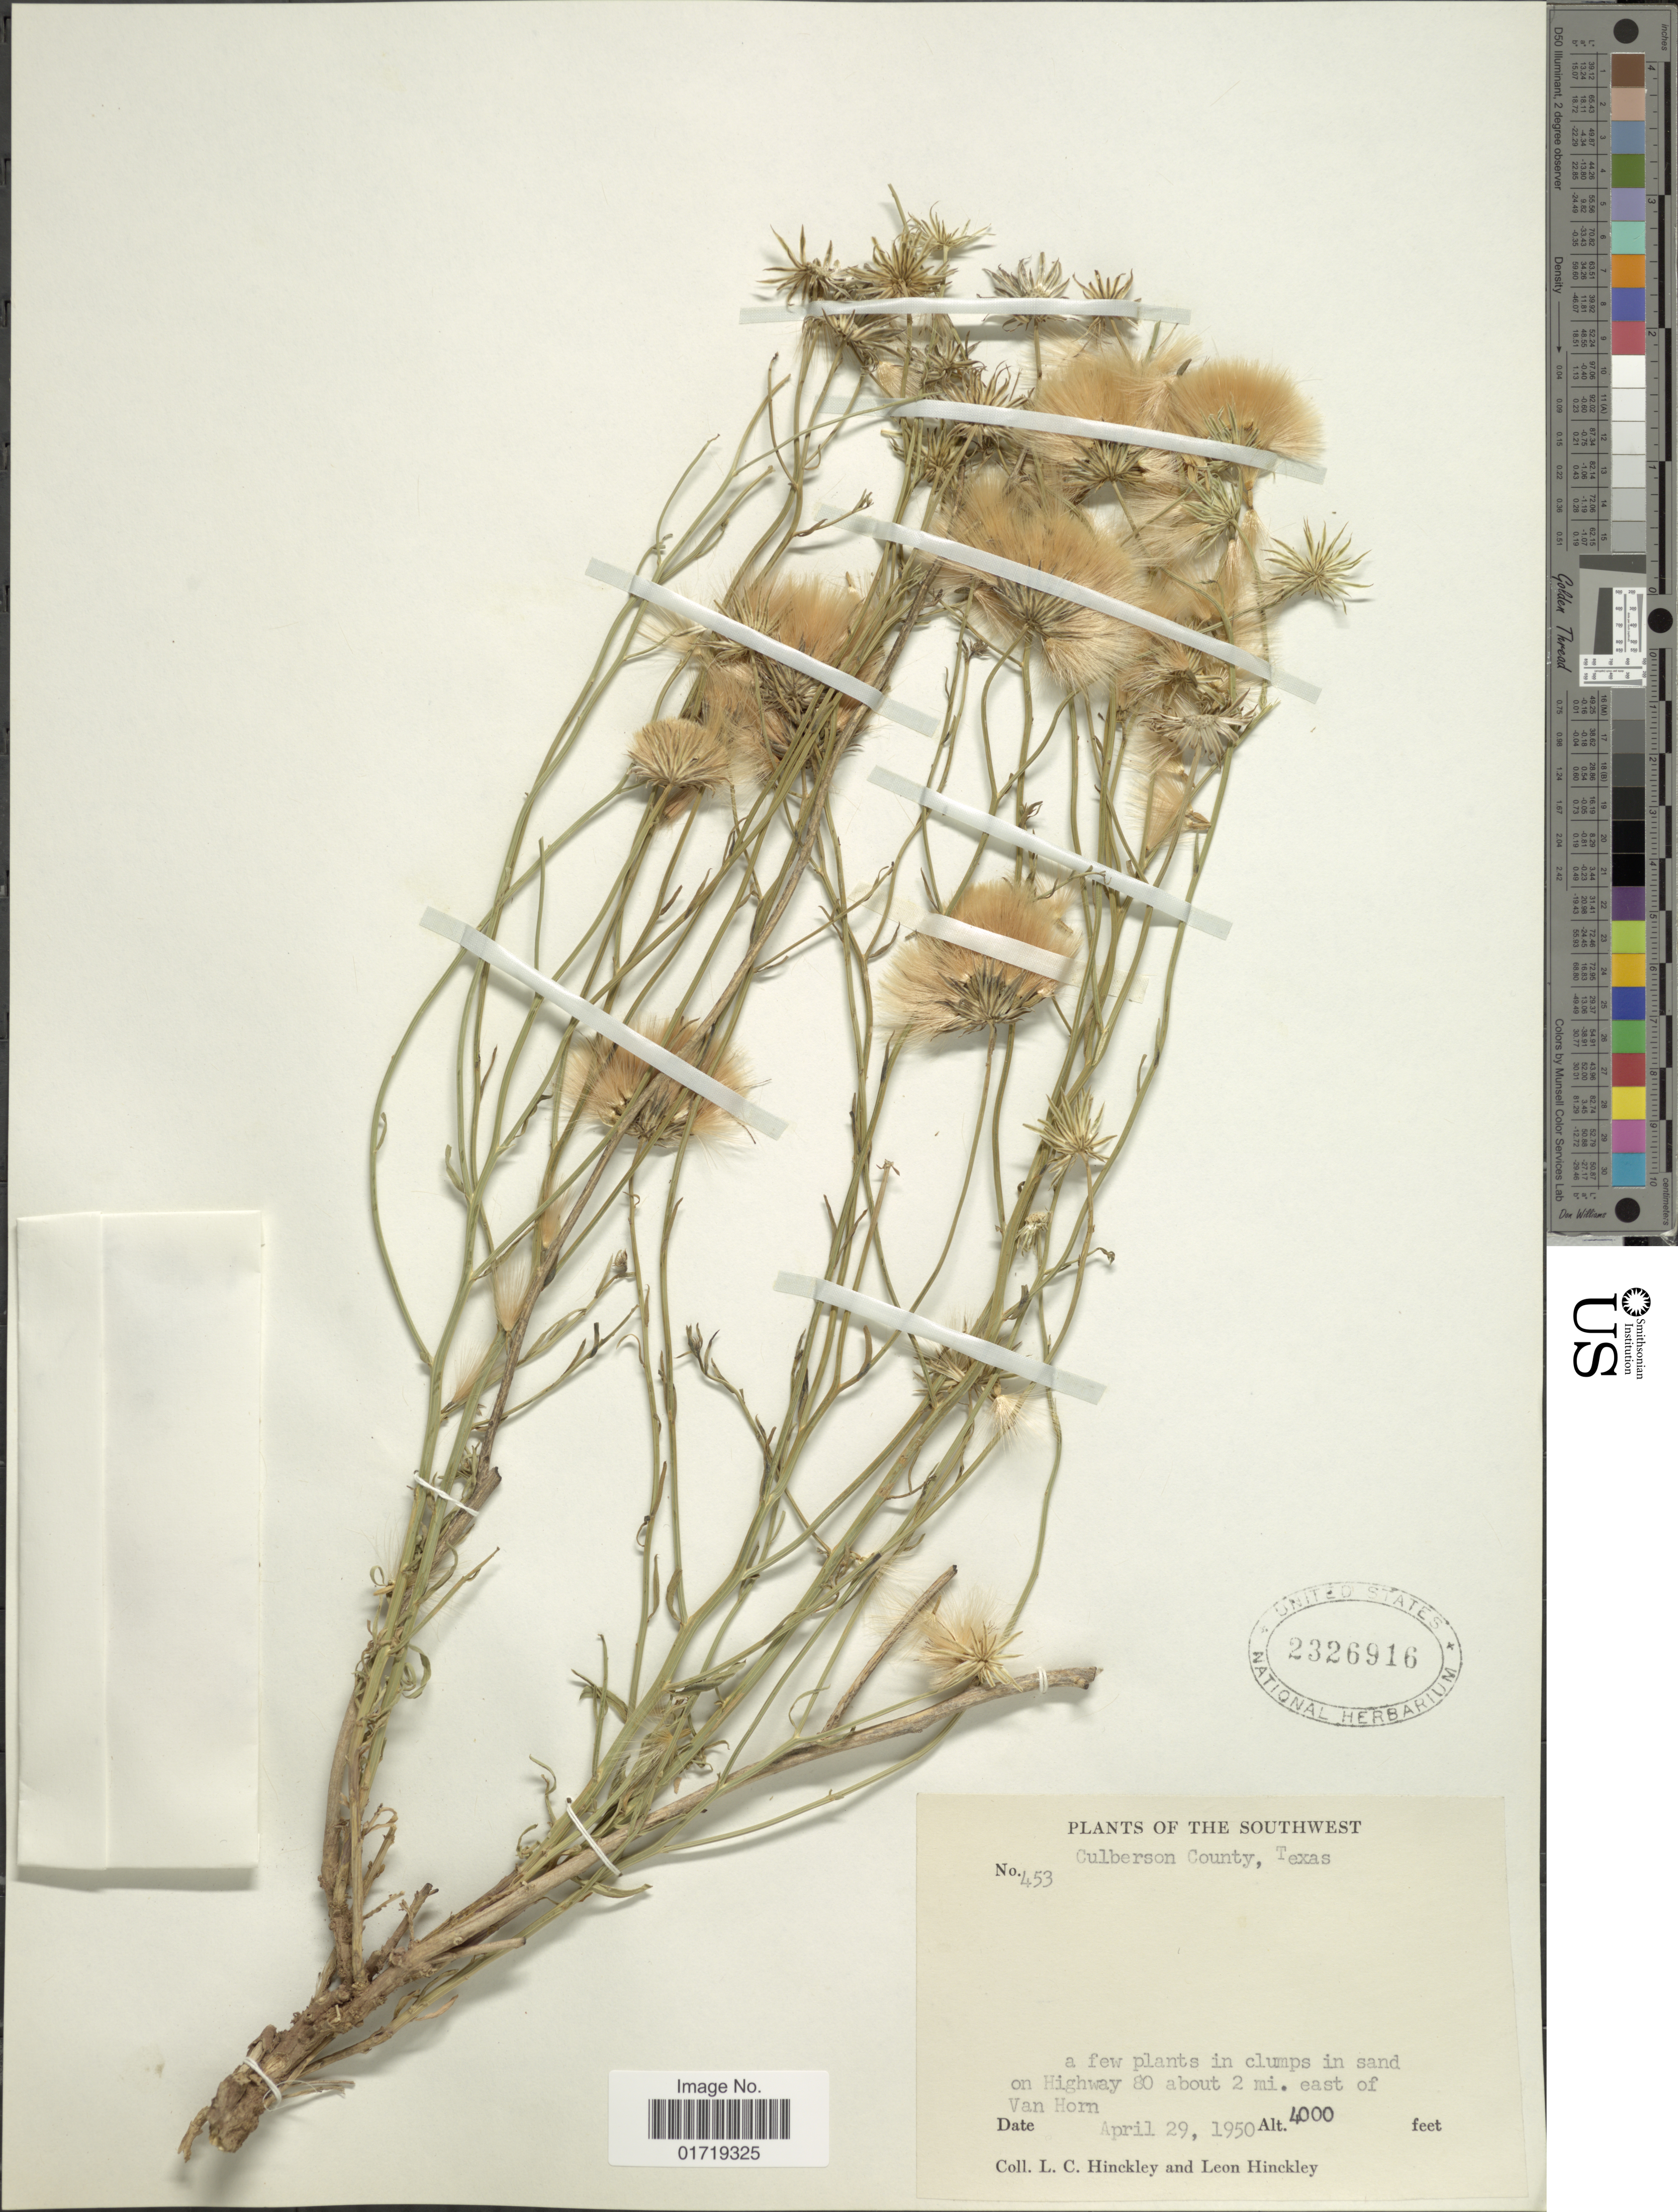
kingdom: Plantae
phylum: Tracheophyta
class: Magnoliopsida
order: Asterales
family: Asteraceae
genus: Baccharis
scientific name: Baccharis wrightii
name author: A. Gray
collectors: L. Hinckley & L. Hinckley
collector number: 453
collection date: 1950-04-29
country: United States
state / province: Texas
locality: Culberson County, Texas, on highway 80 about 2 mi. east of Van Horn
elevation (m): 1219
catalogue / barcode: US 2326916